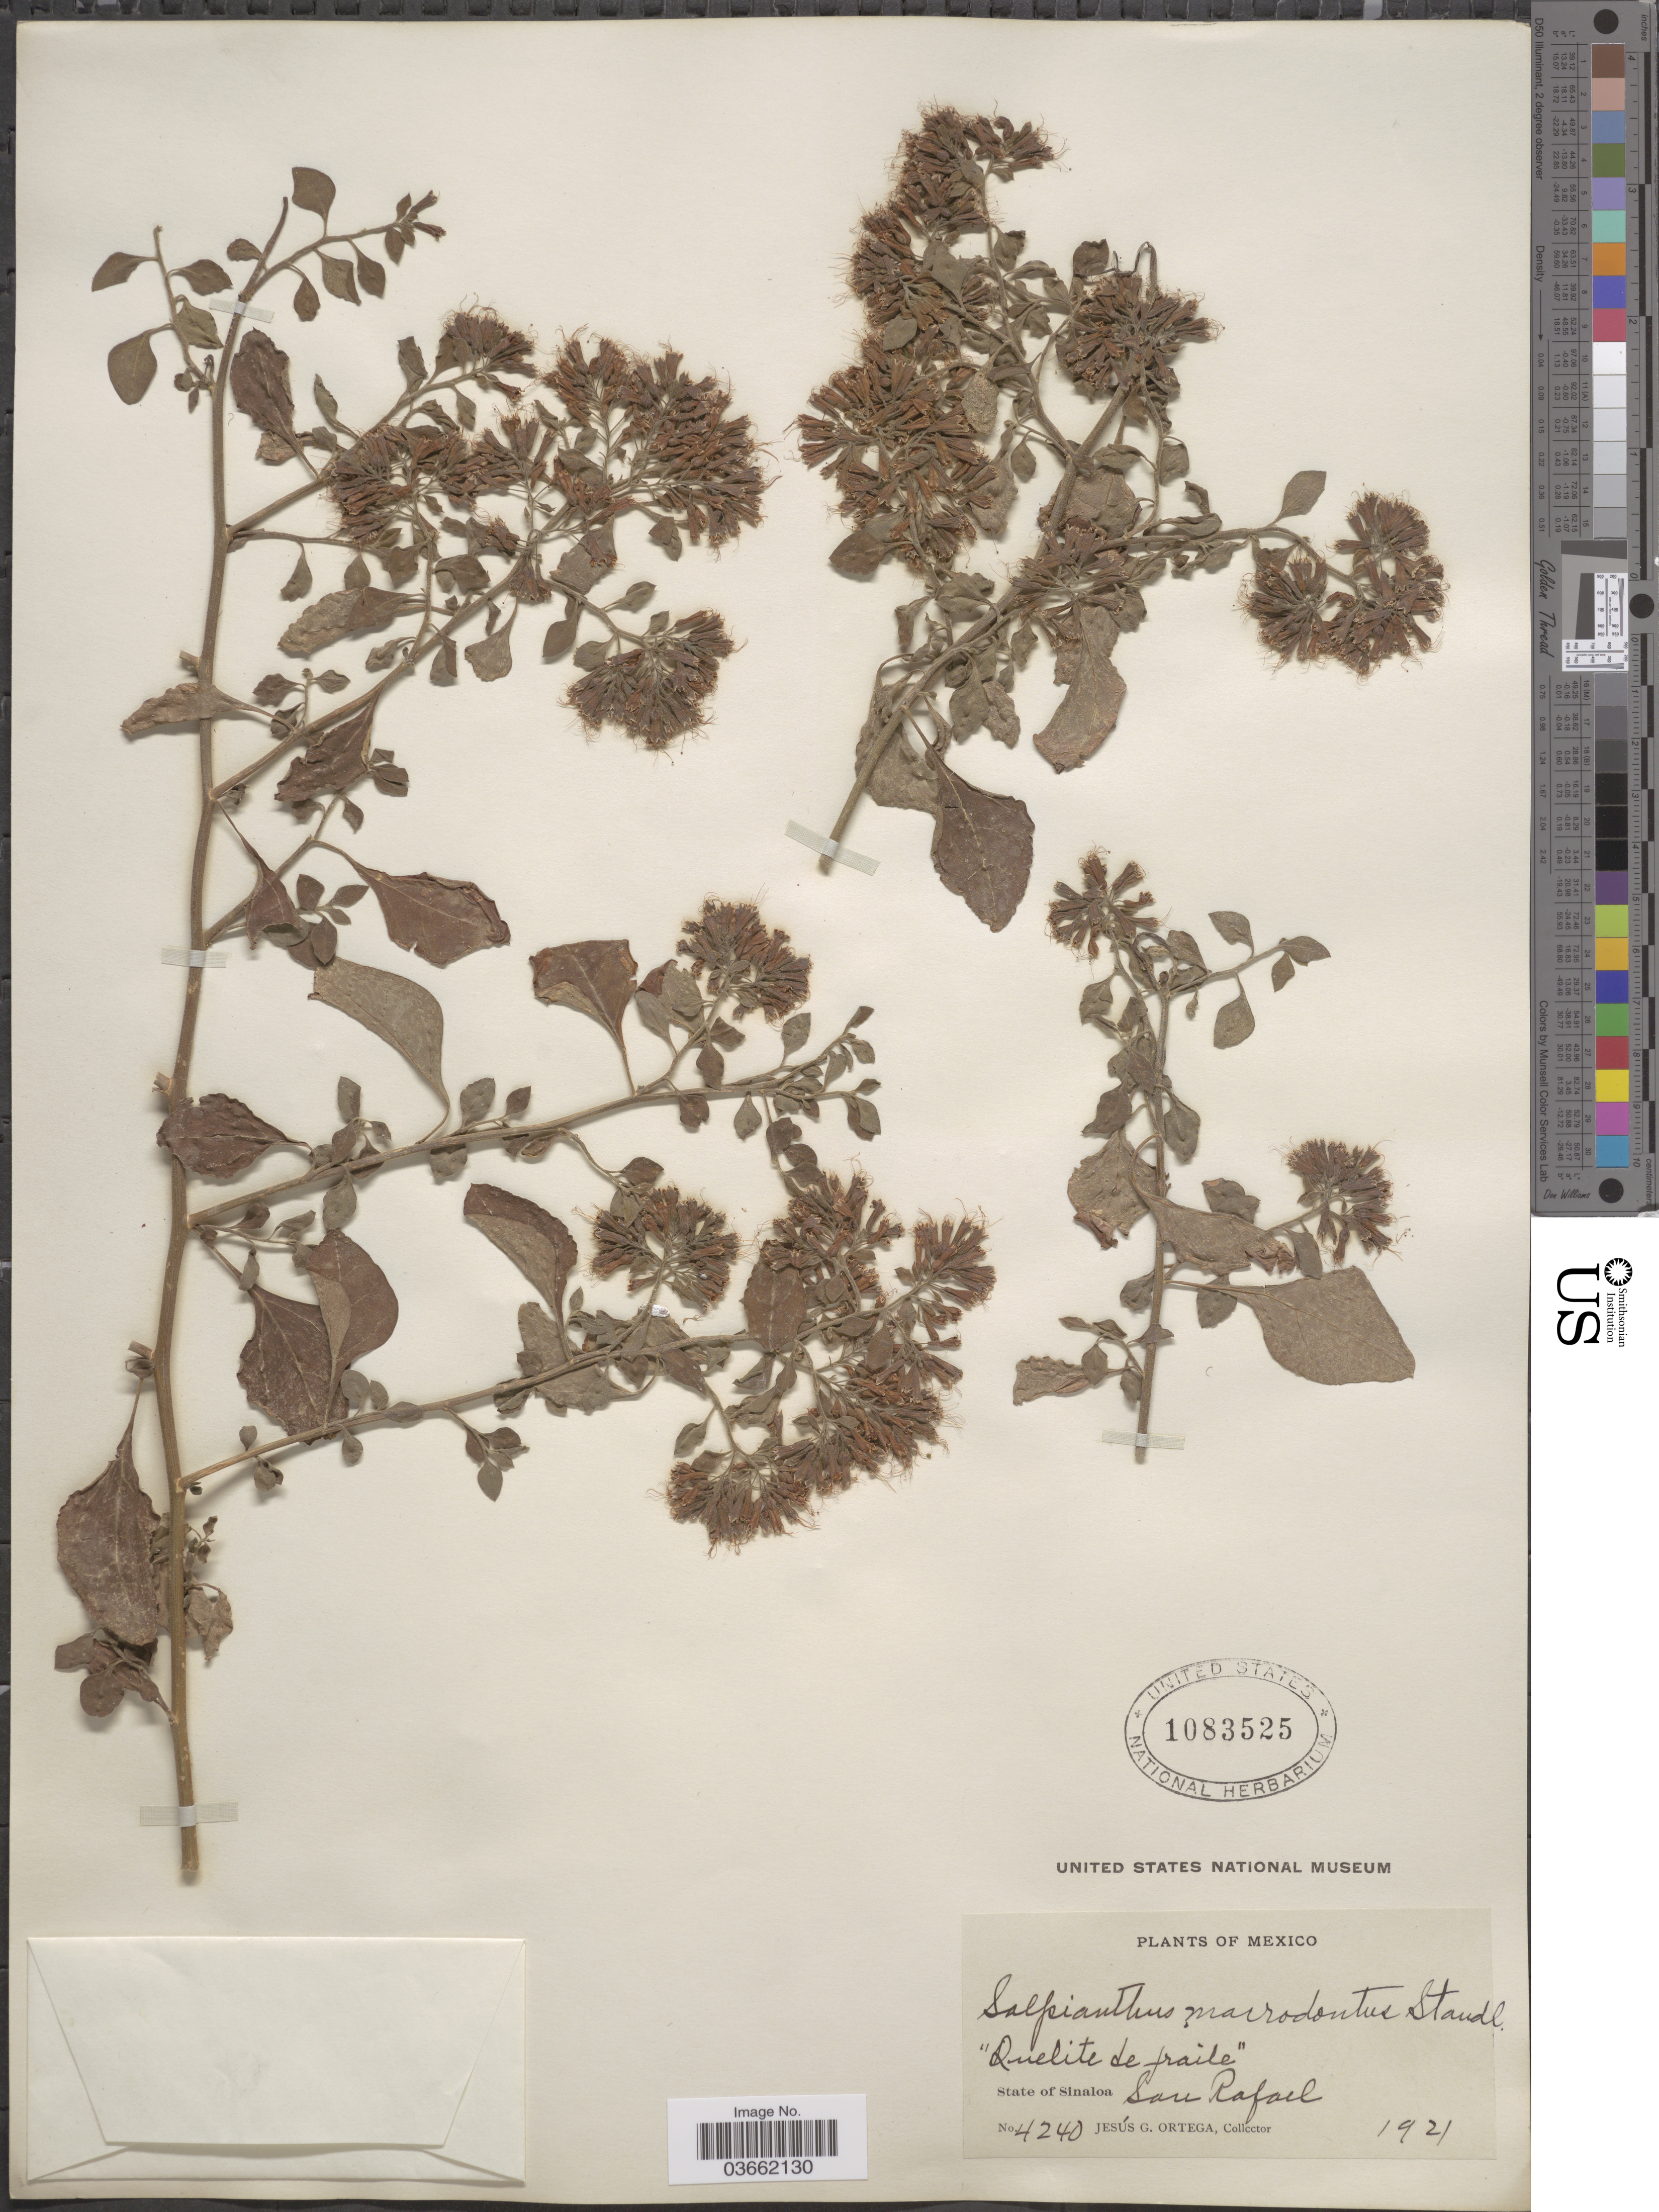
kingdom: Plantae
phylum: Tracheophyta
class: Magnoliopsida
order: Caryophyllales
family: Nyctaginaceae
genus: Salpianthus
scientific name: Salpianthus macrodontus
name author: Standl.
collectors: J. Ortega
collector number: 4240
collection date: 1921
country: Mexico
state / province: Sinaloa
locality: San Rafel.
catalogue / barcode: US 1083525